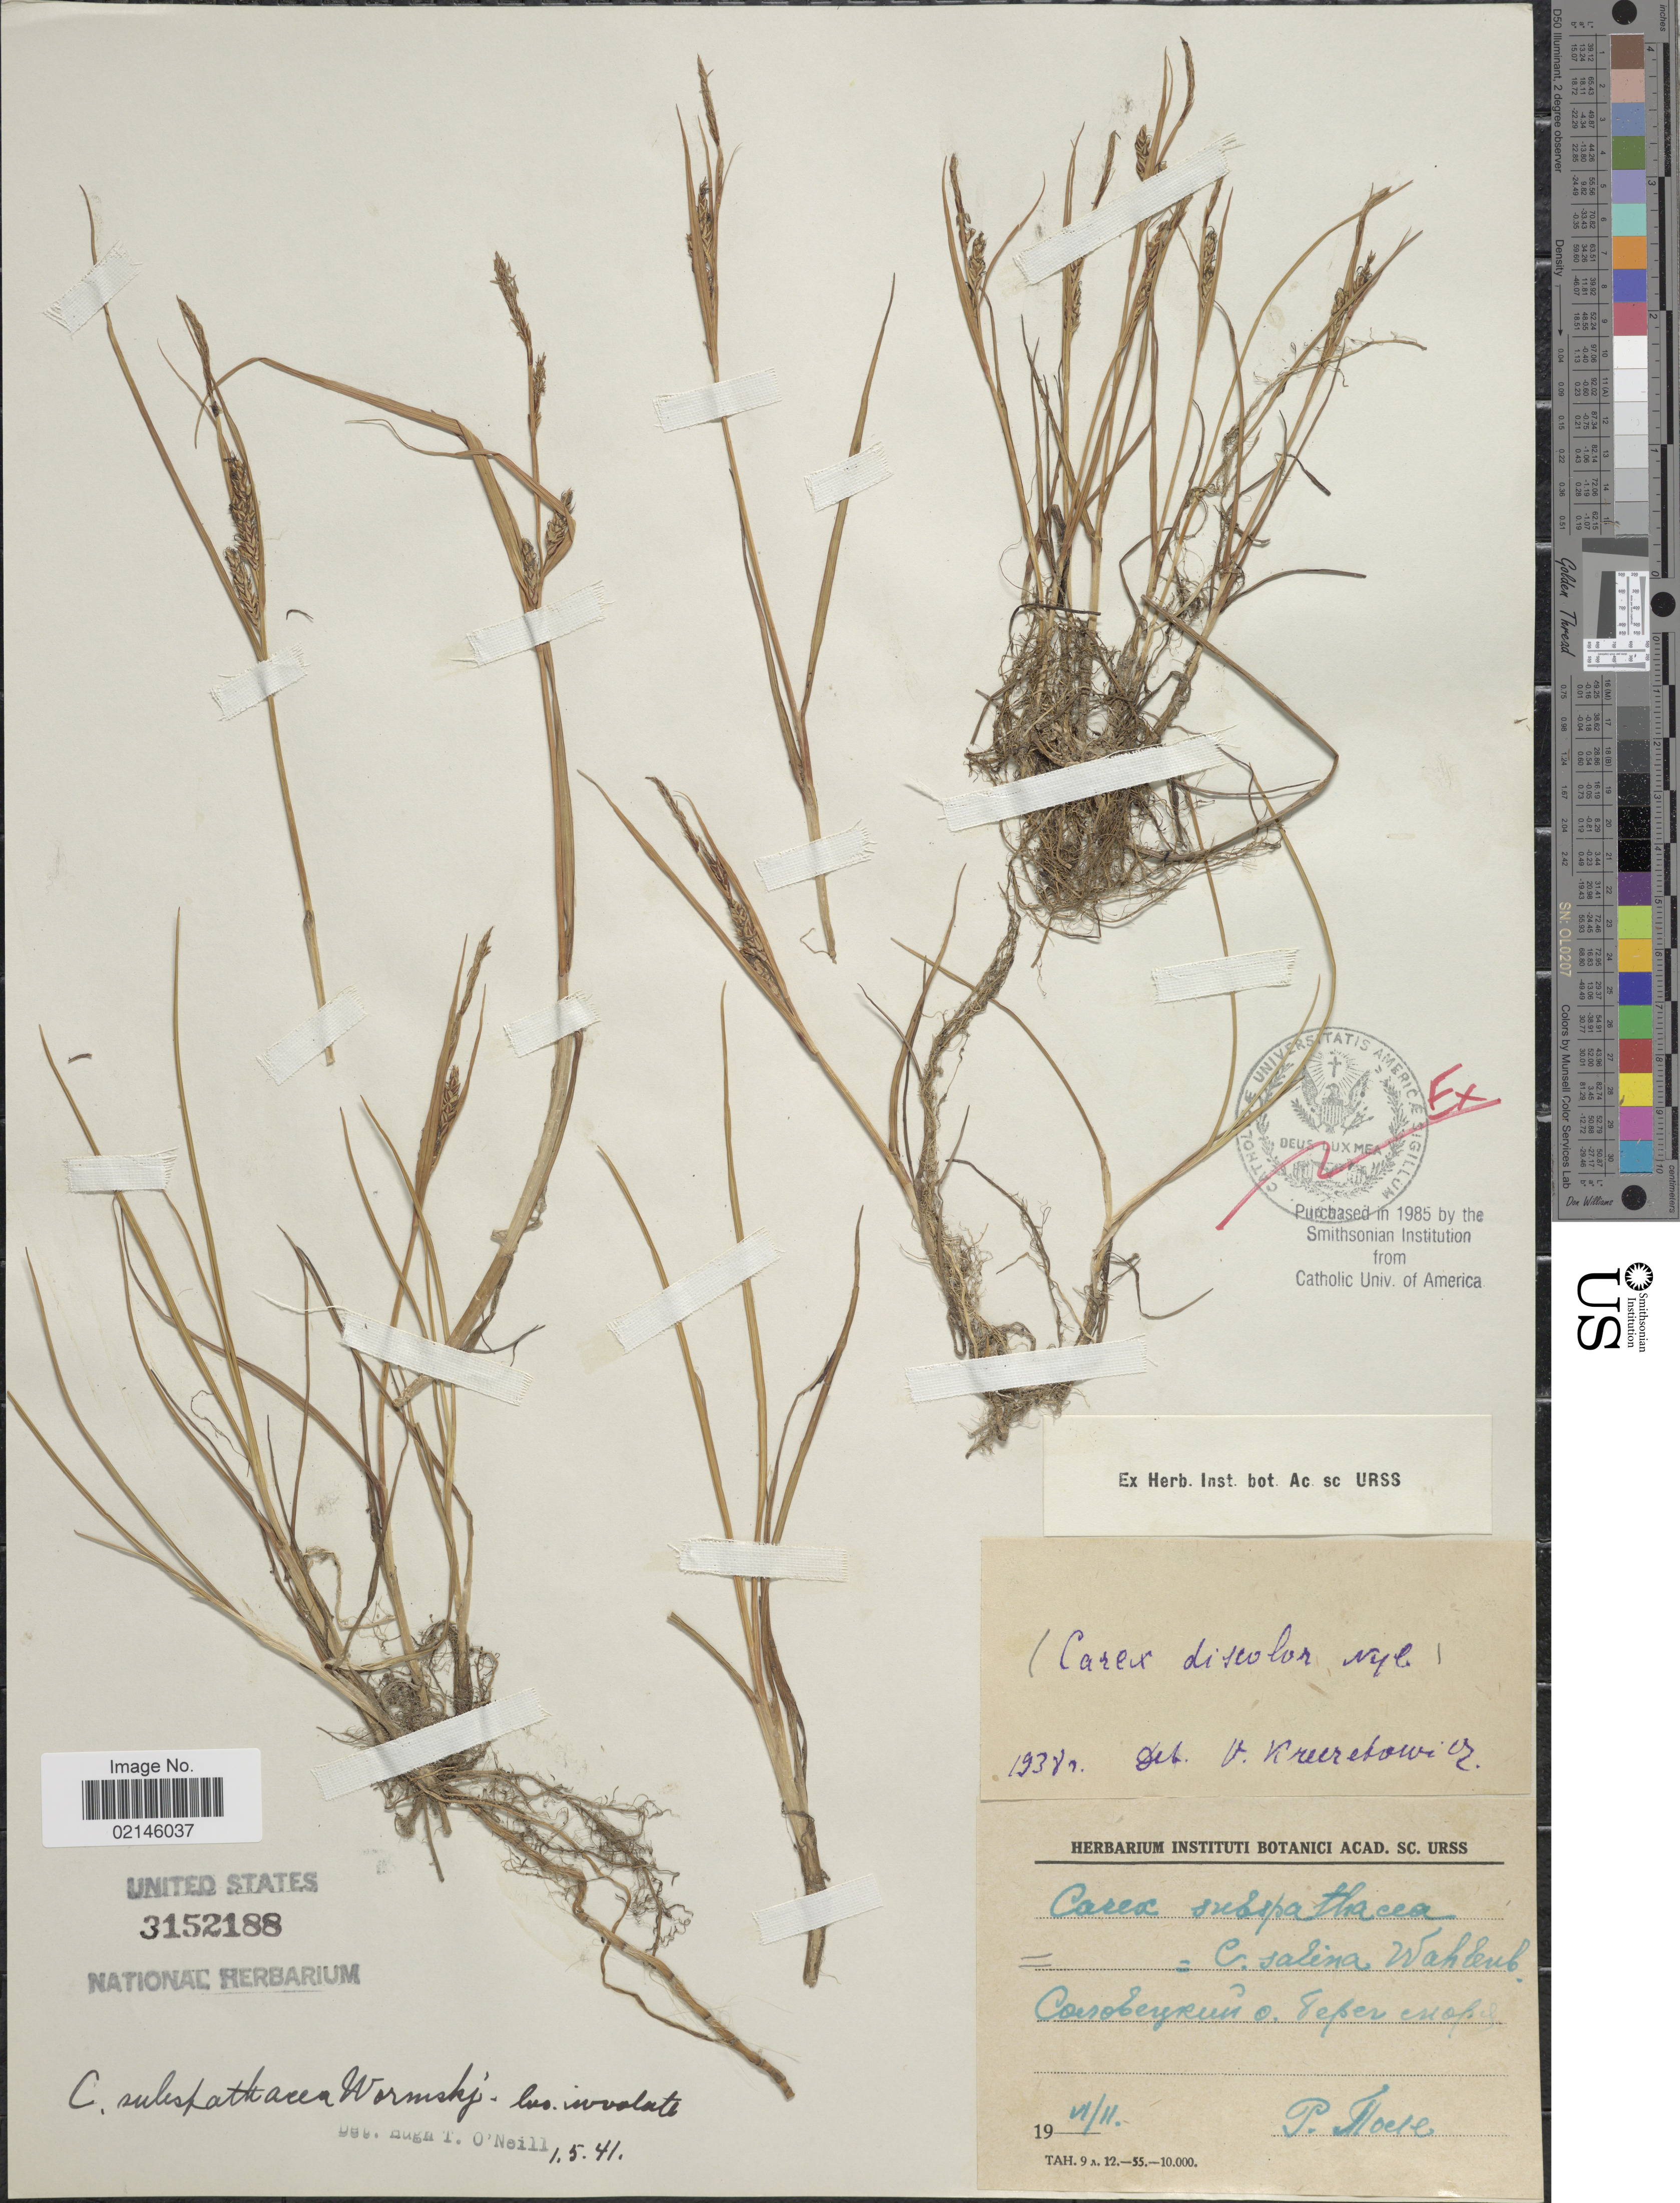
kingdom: Plantae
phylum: Tracheophyta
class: Liliopsida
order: Poales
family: Cyperaceae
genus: Carex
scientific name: Carex subspathacea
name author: Wormsk. ex Hornem.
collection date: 1911-06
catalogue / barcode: US 3152188